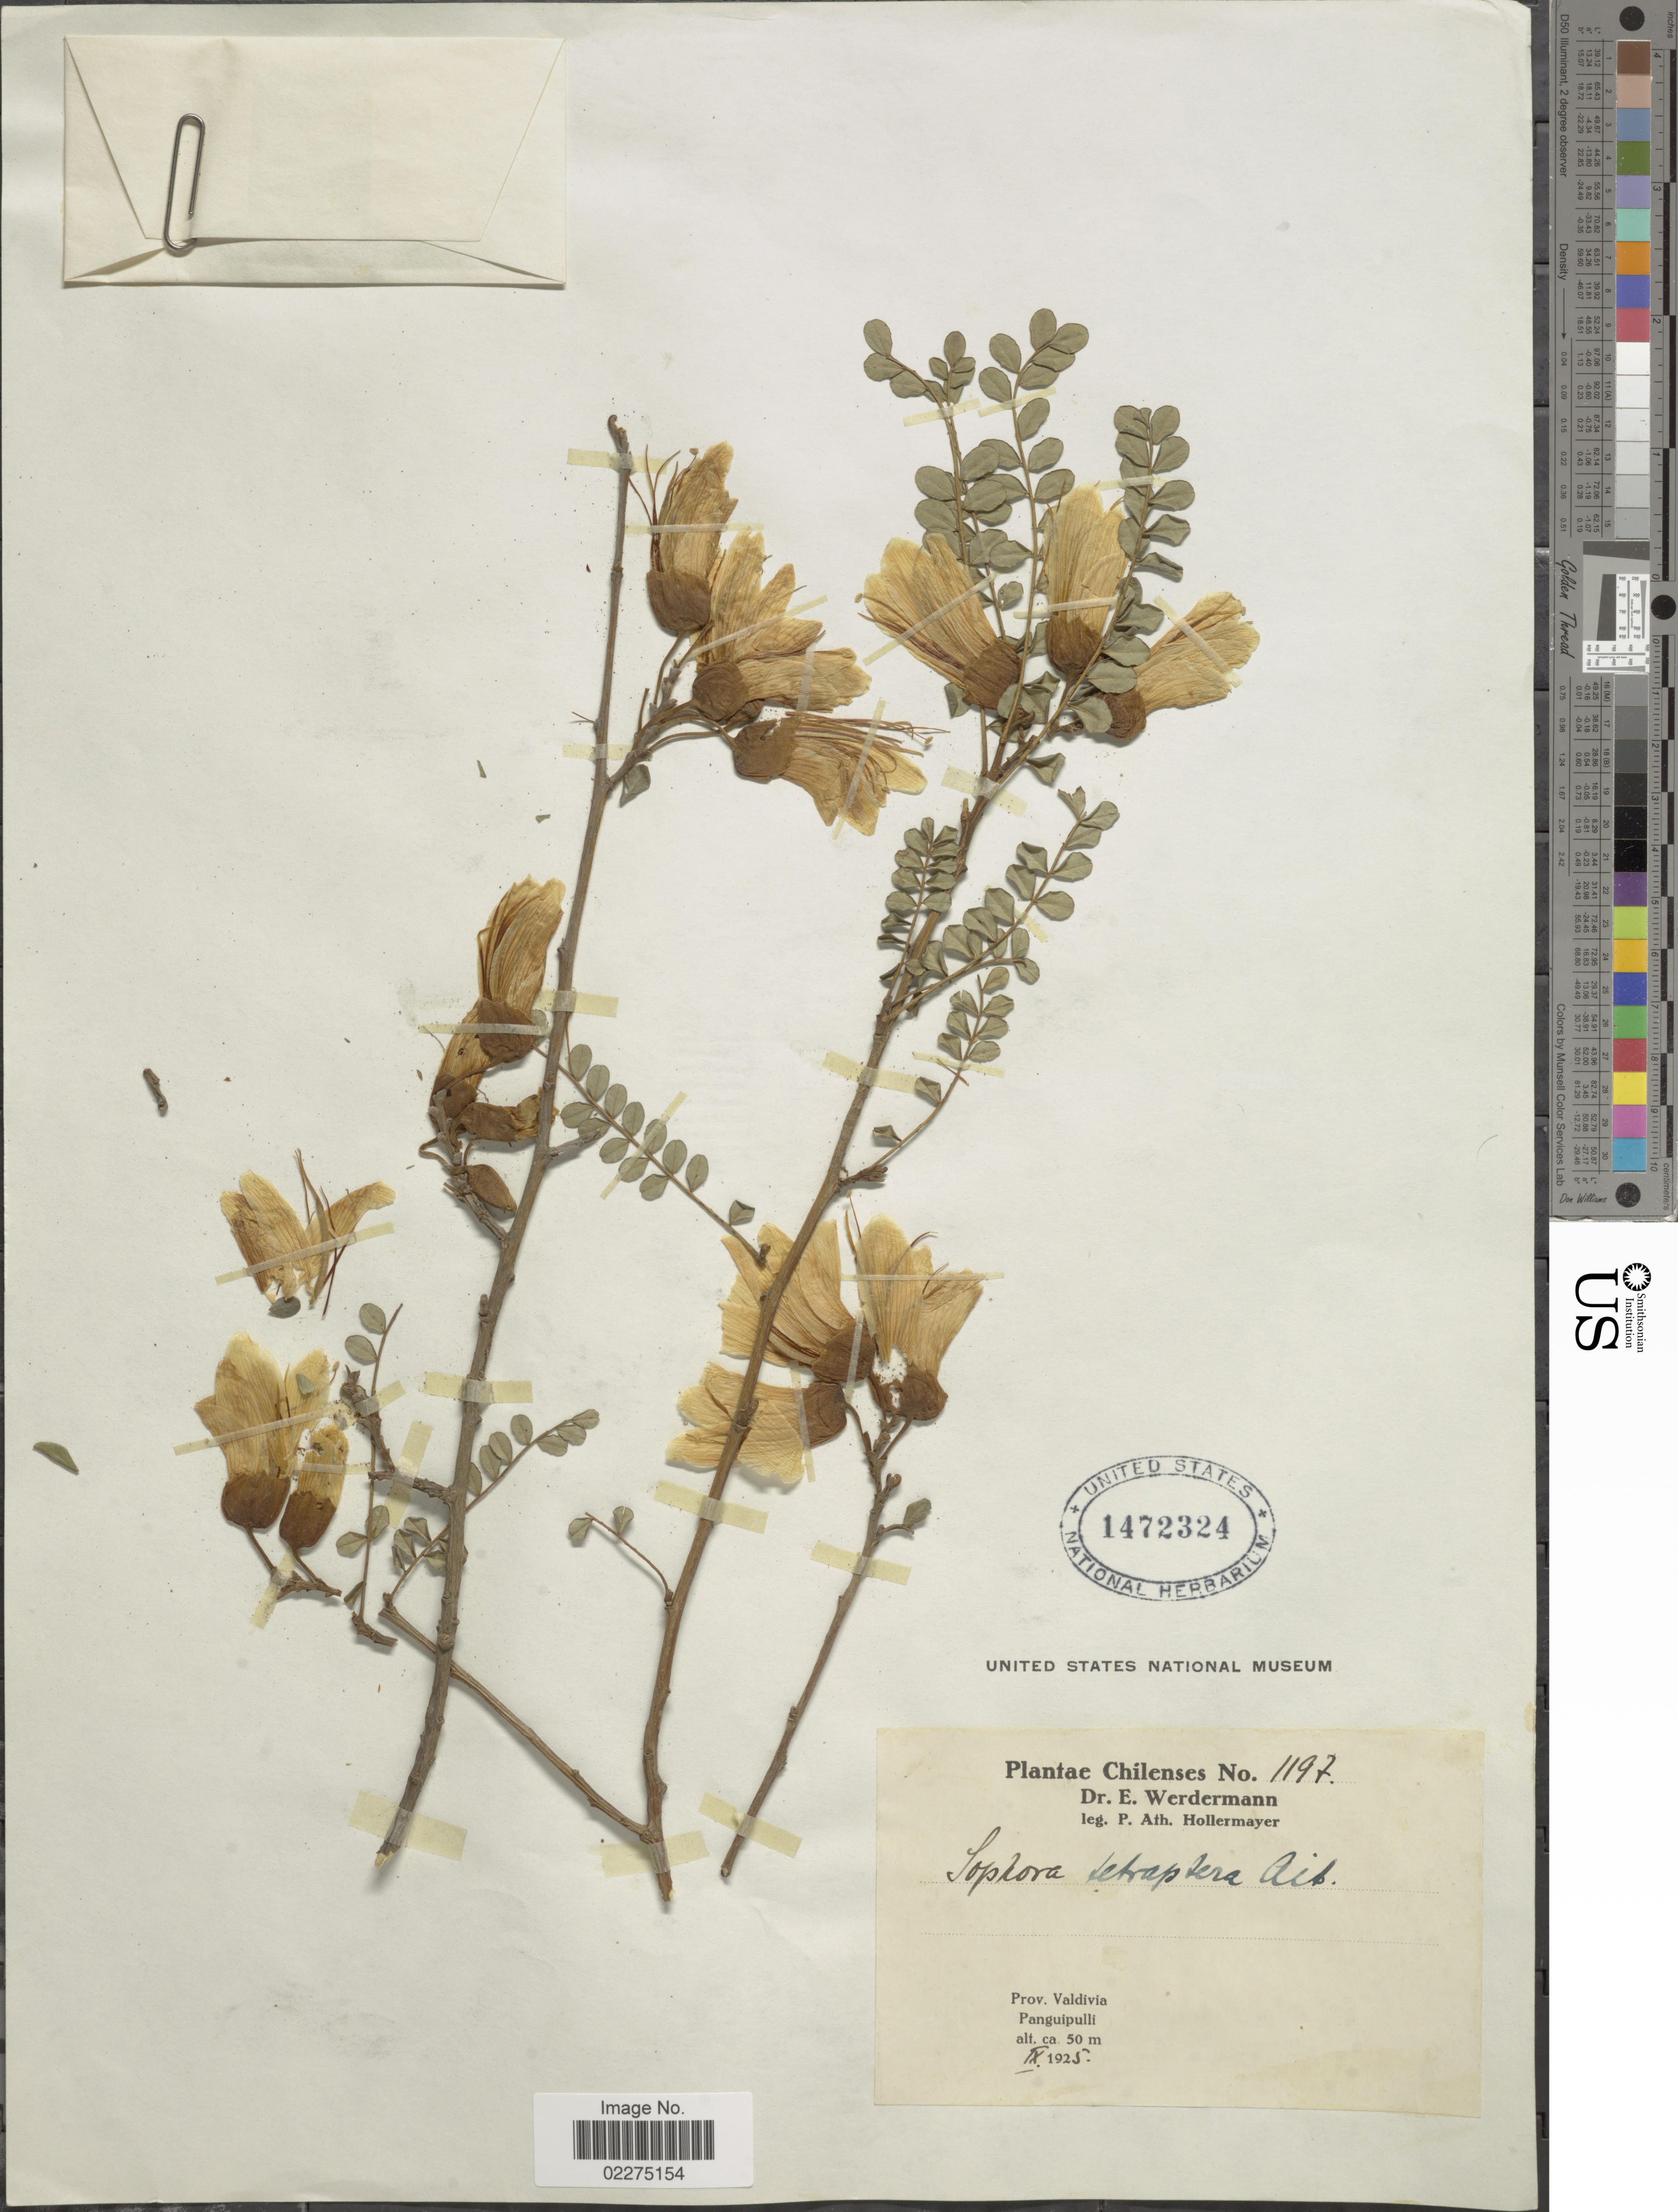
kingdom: Plantae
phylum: Tracheophyta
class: Magnoliopsida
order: Fabales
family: Fabaceae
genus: Sophora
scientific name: Sophora tetraptera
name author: J.F. Mill.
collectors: P. Hollermayer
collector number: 1197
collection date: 1925-09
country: Chile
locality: Prov. Valdivia. Panguipulli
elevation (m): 50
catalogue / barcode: US 1472324